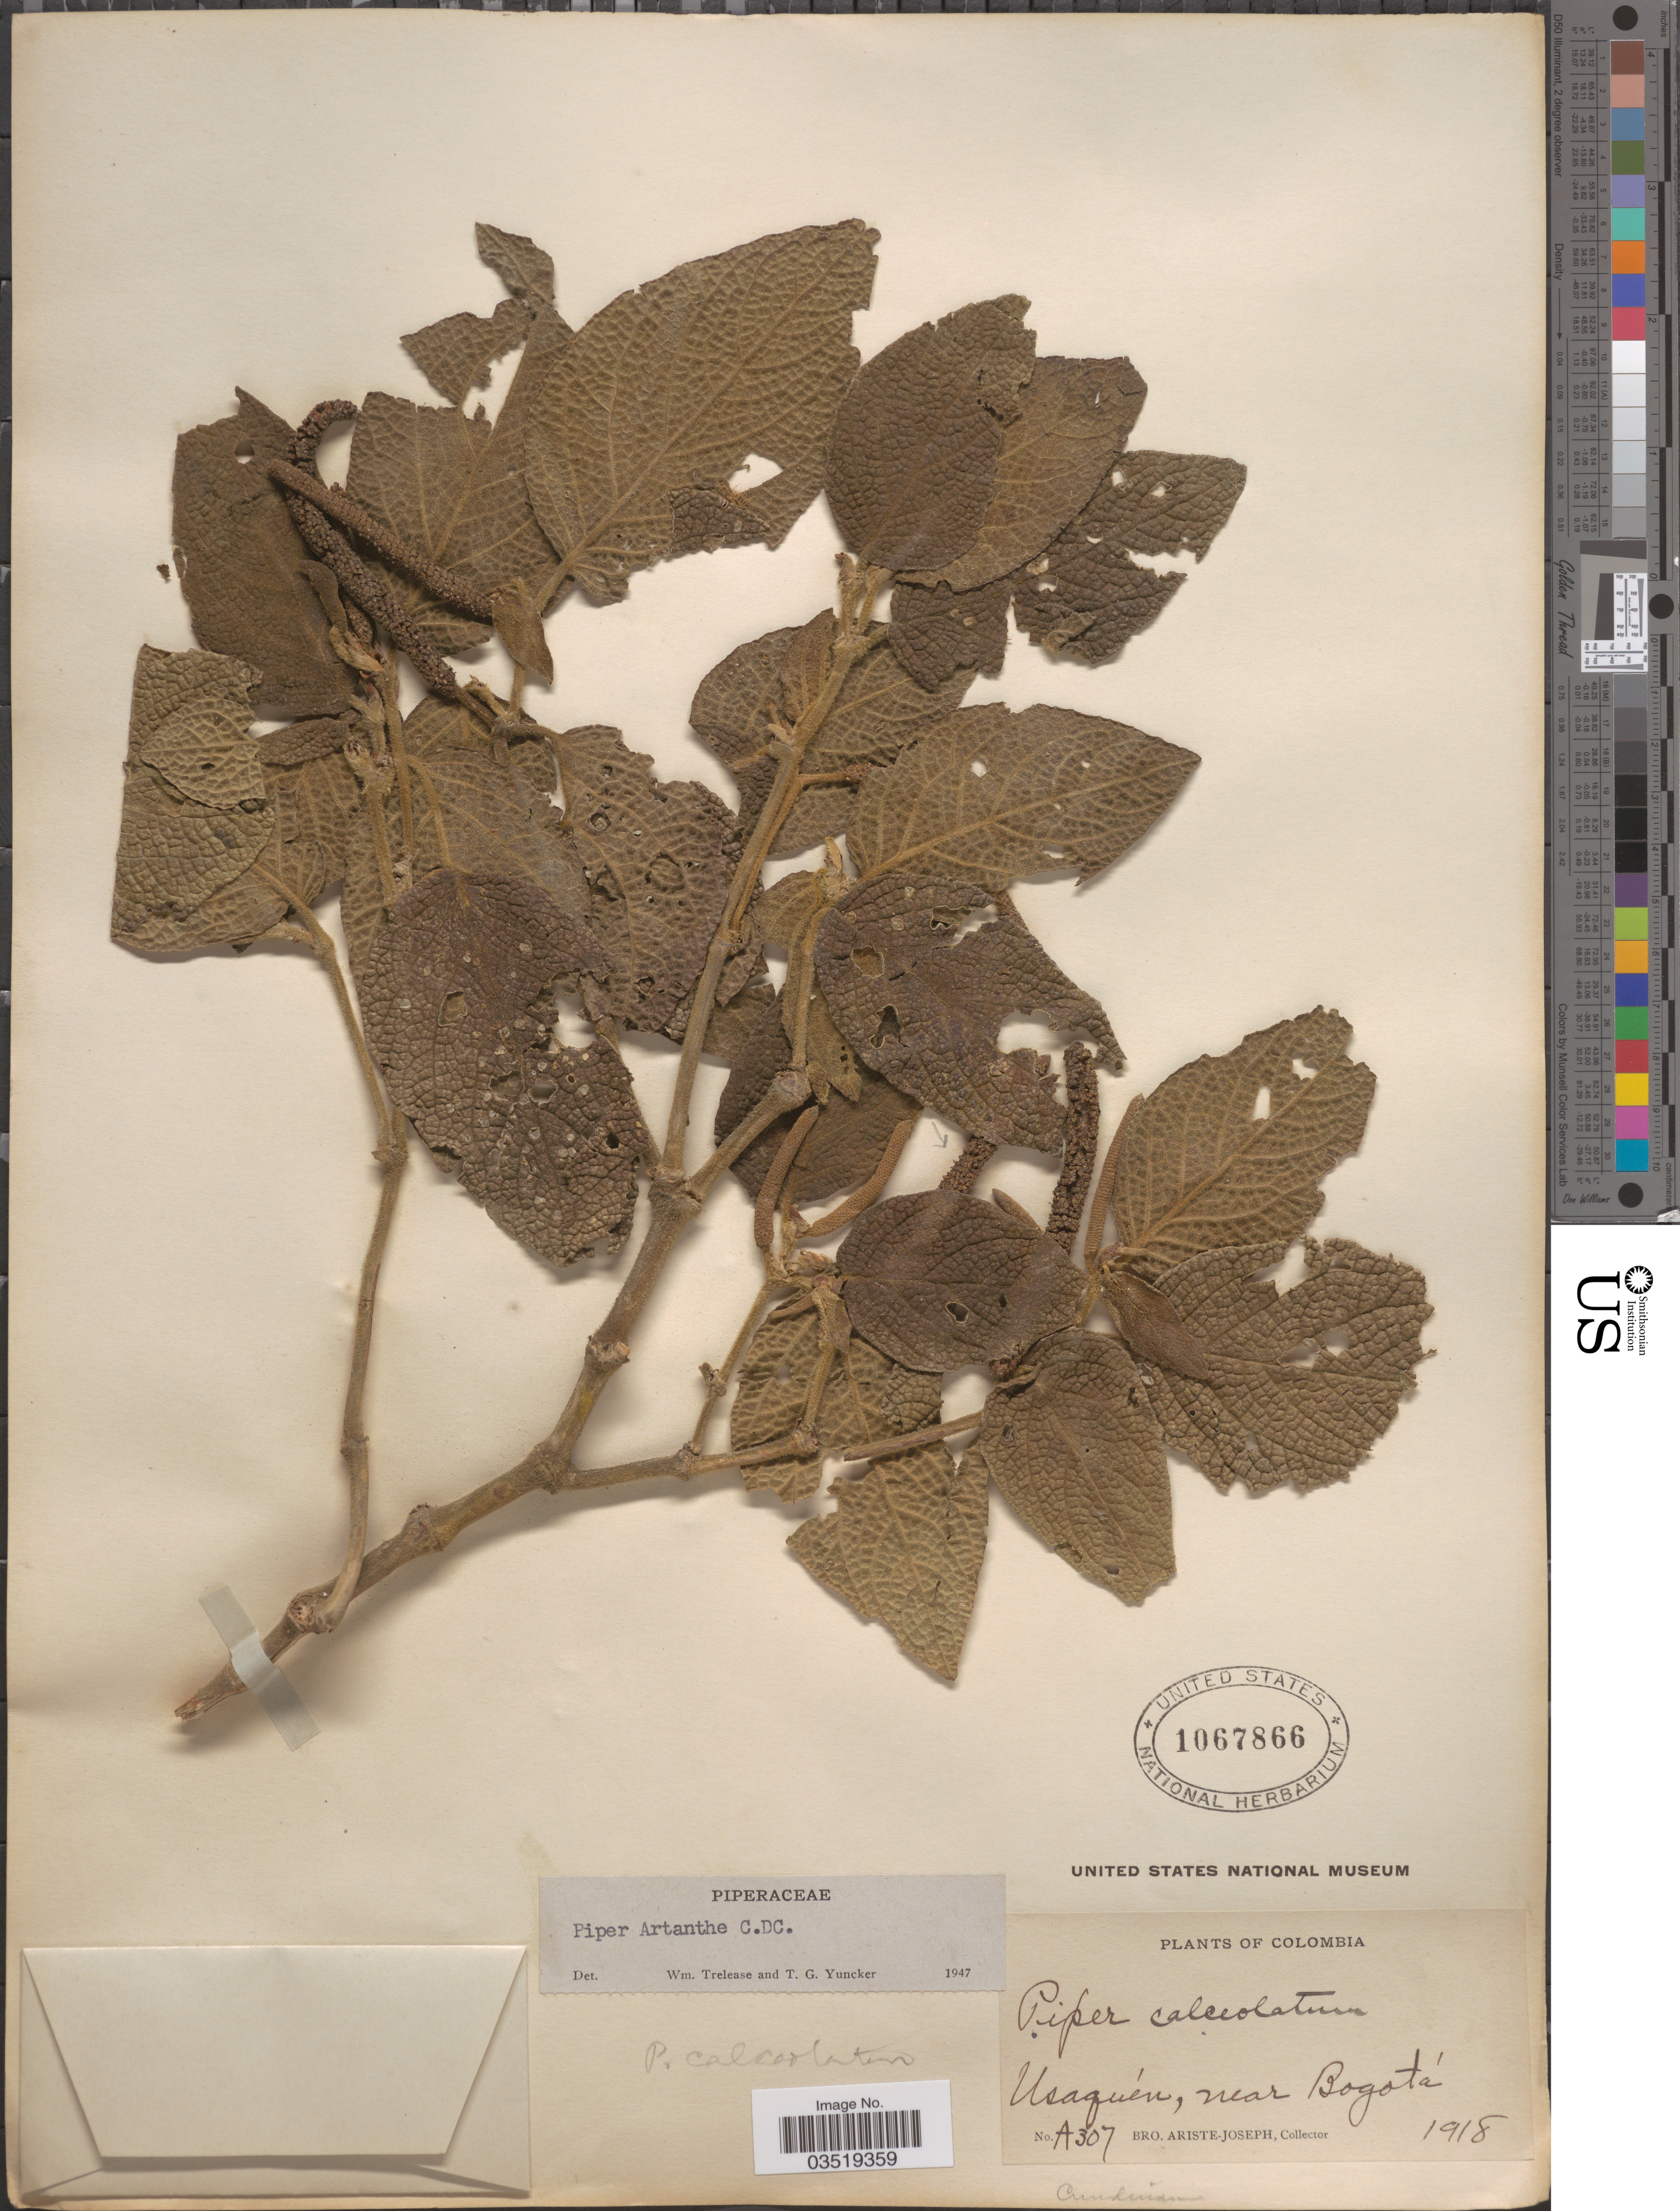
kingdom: Plantae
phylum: Tracheophyta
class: Magnoliopsida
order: Piperales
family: Piperaceae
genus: Piper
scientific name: Piper artanthe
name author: C. DC.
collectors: Bro. Ariste-Joseph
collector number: A307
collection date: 1918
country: Colombia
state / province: Bogota D.C.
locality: Usaquén, near Bogotá.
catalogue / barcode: US 1067866